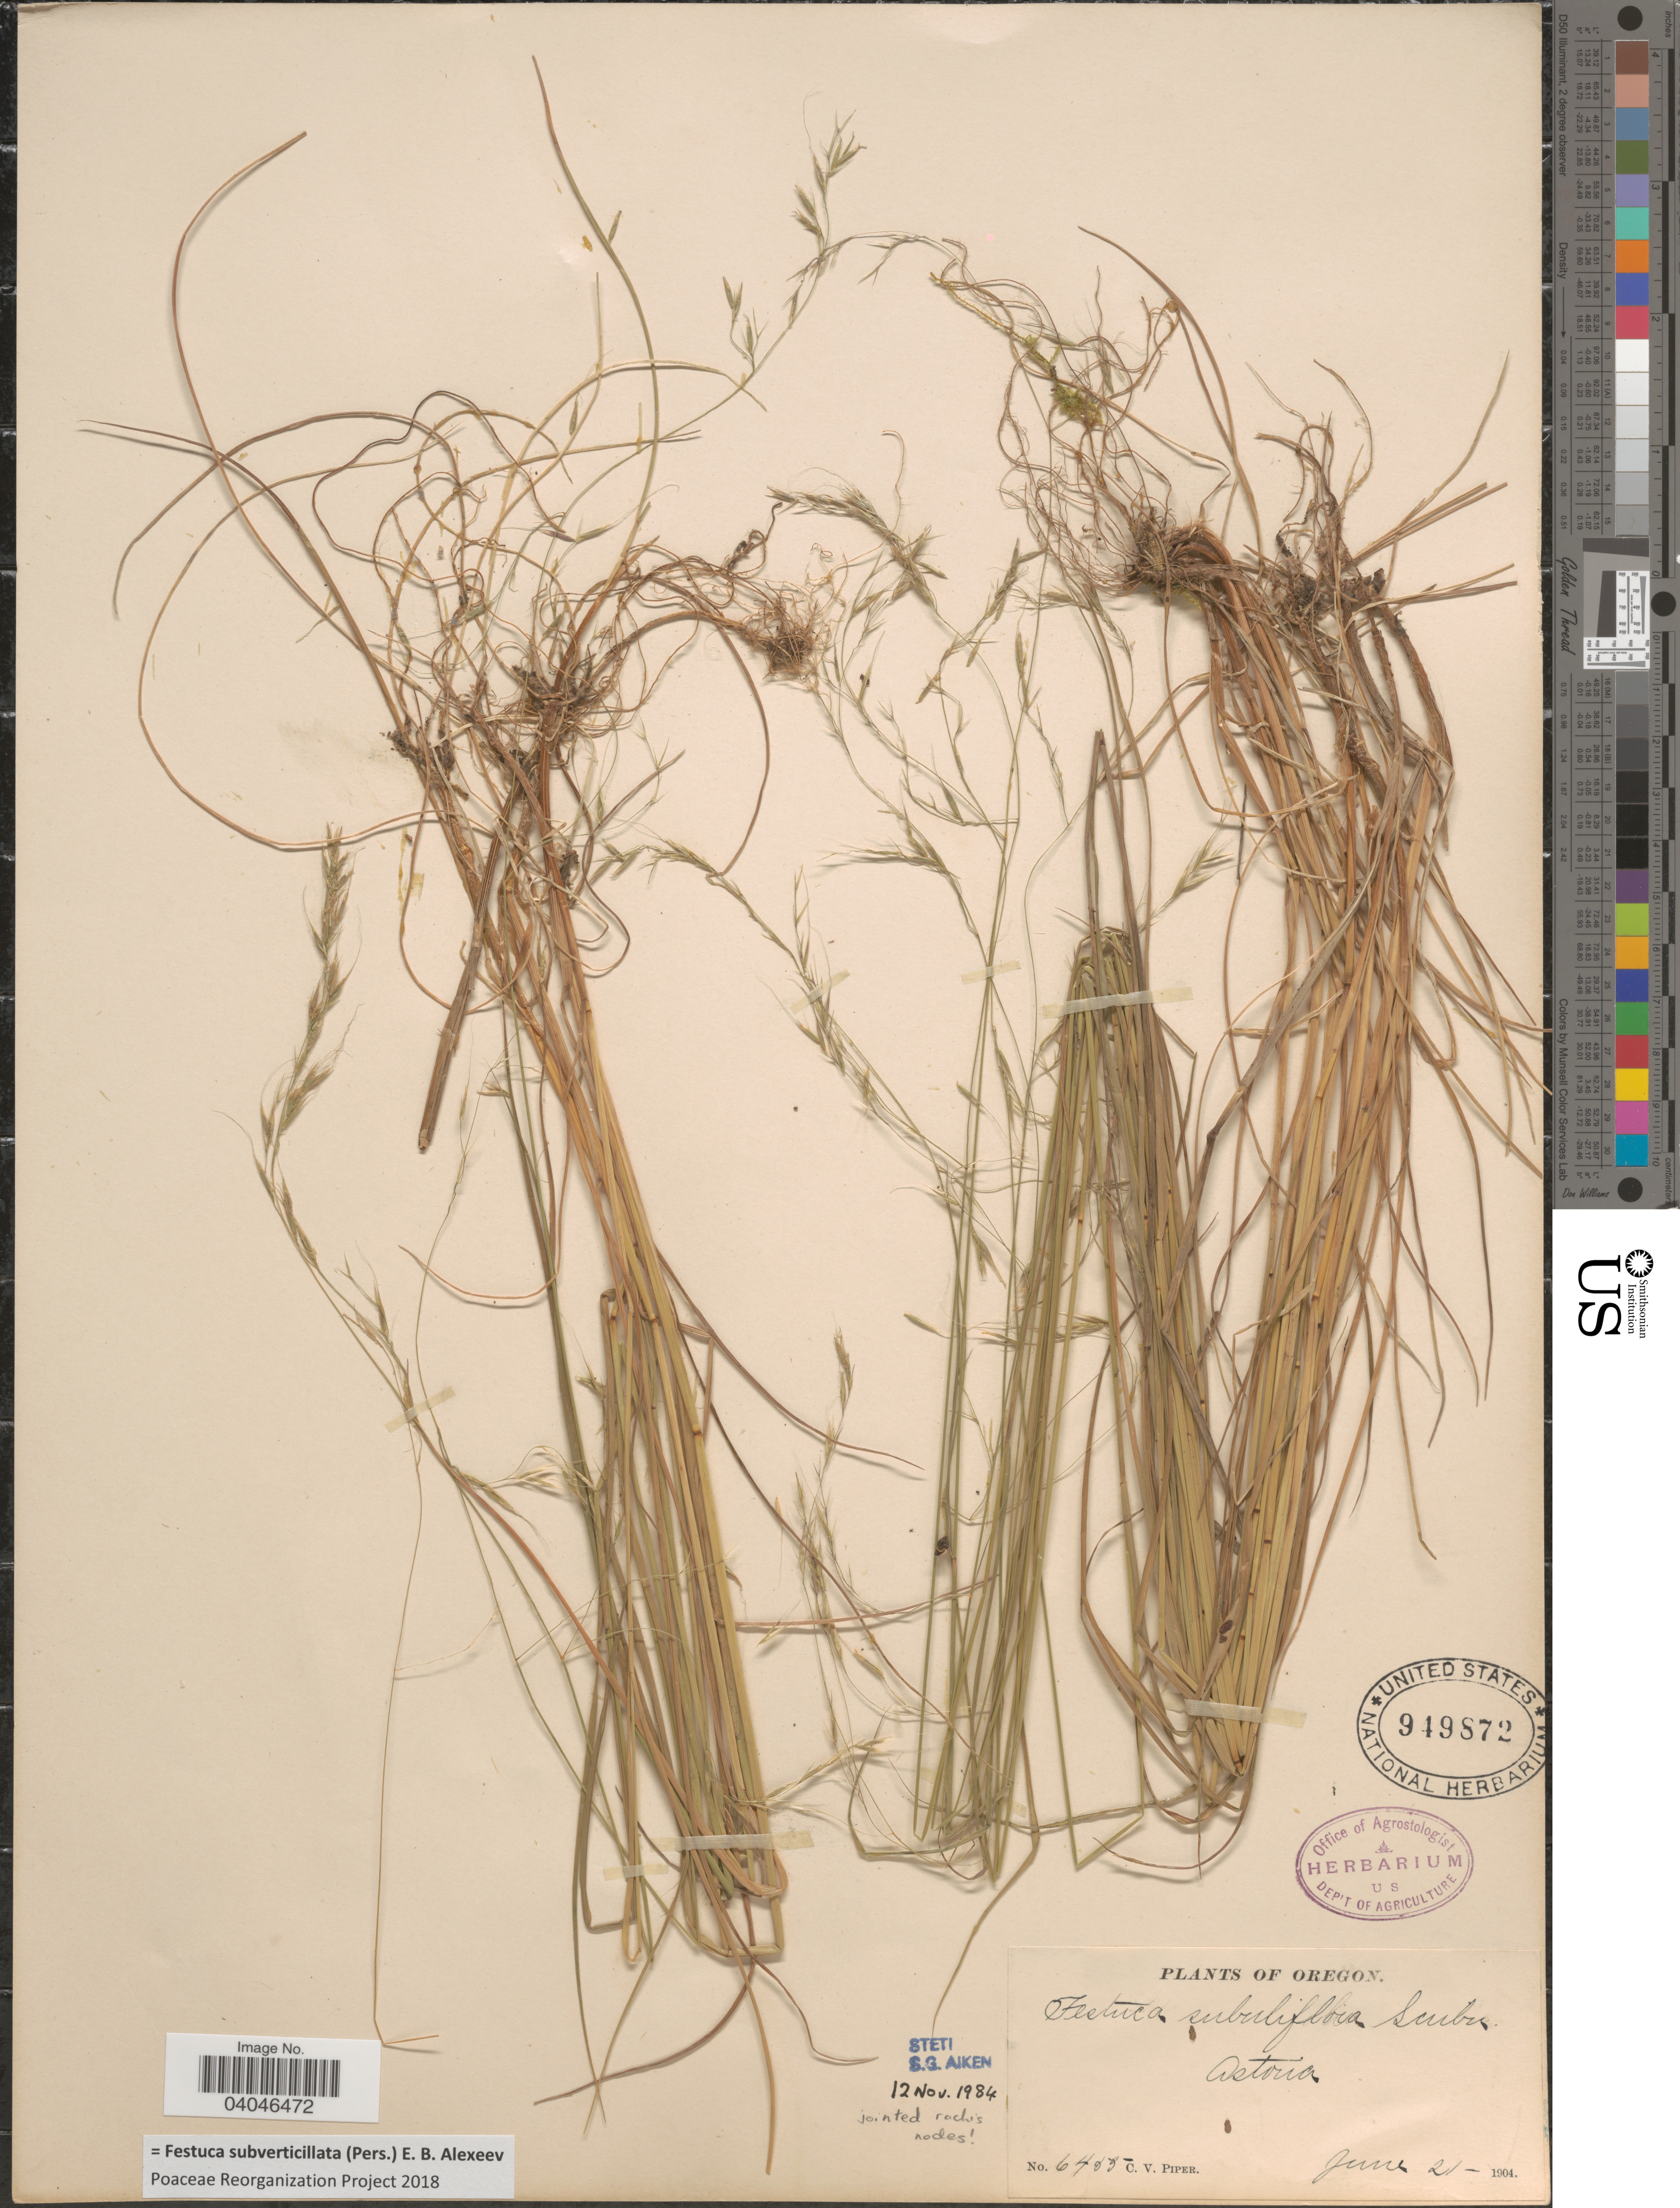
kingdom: Plantae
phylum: Tracheophyta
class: Liliopsida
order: Poales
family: Poaceae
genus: Festuca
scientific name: Festuca subverticillata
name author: (Pers.) E.B. Alexeev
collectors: C. V. Piper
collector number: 6455*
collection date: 1904-06-21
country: United States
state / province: Oregon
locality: Astoria.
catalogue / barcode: US 949872